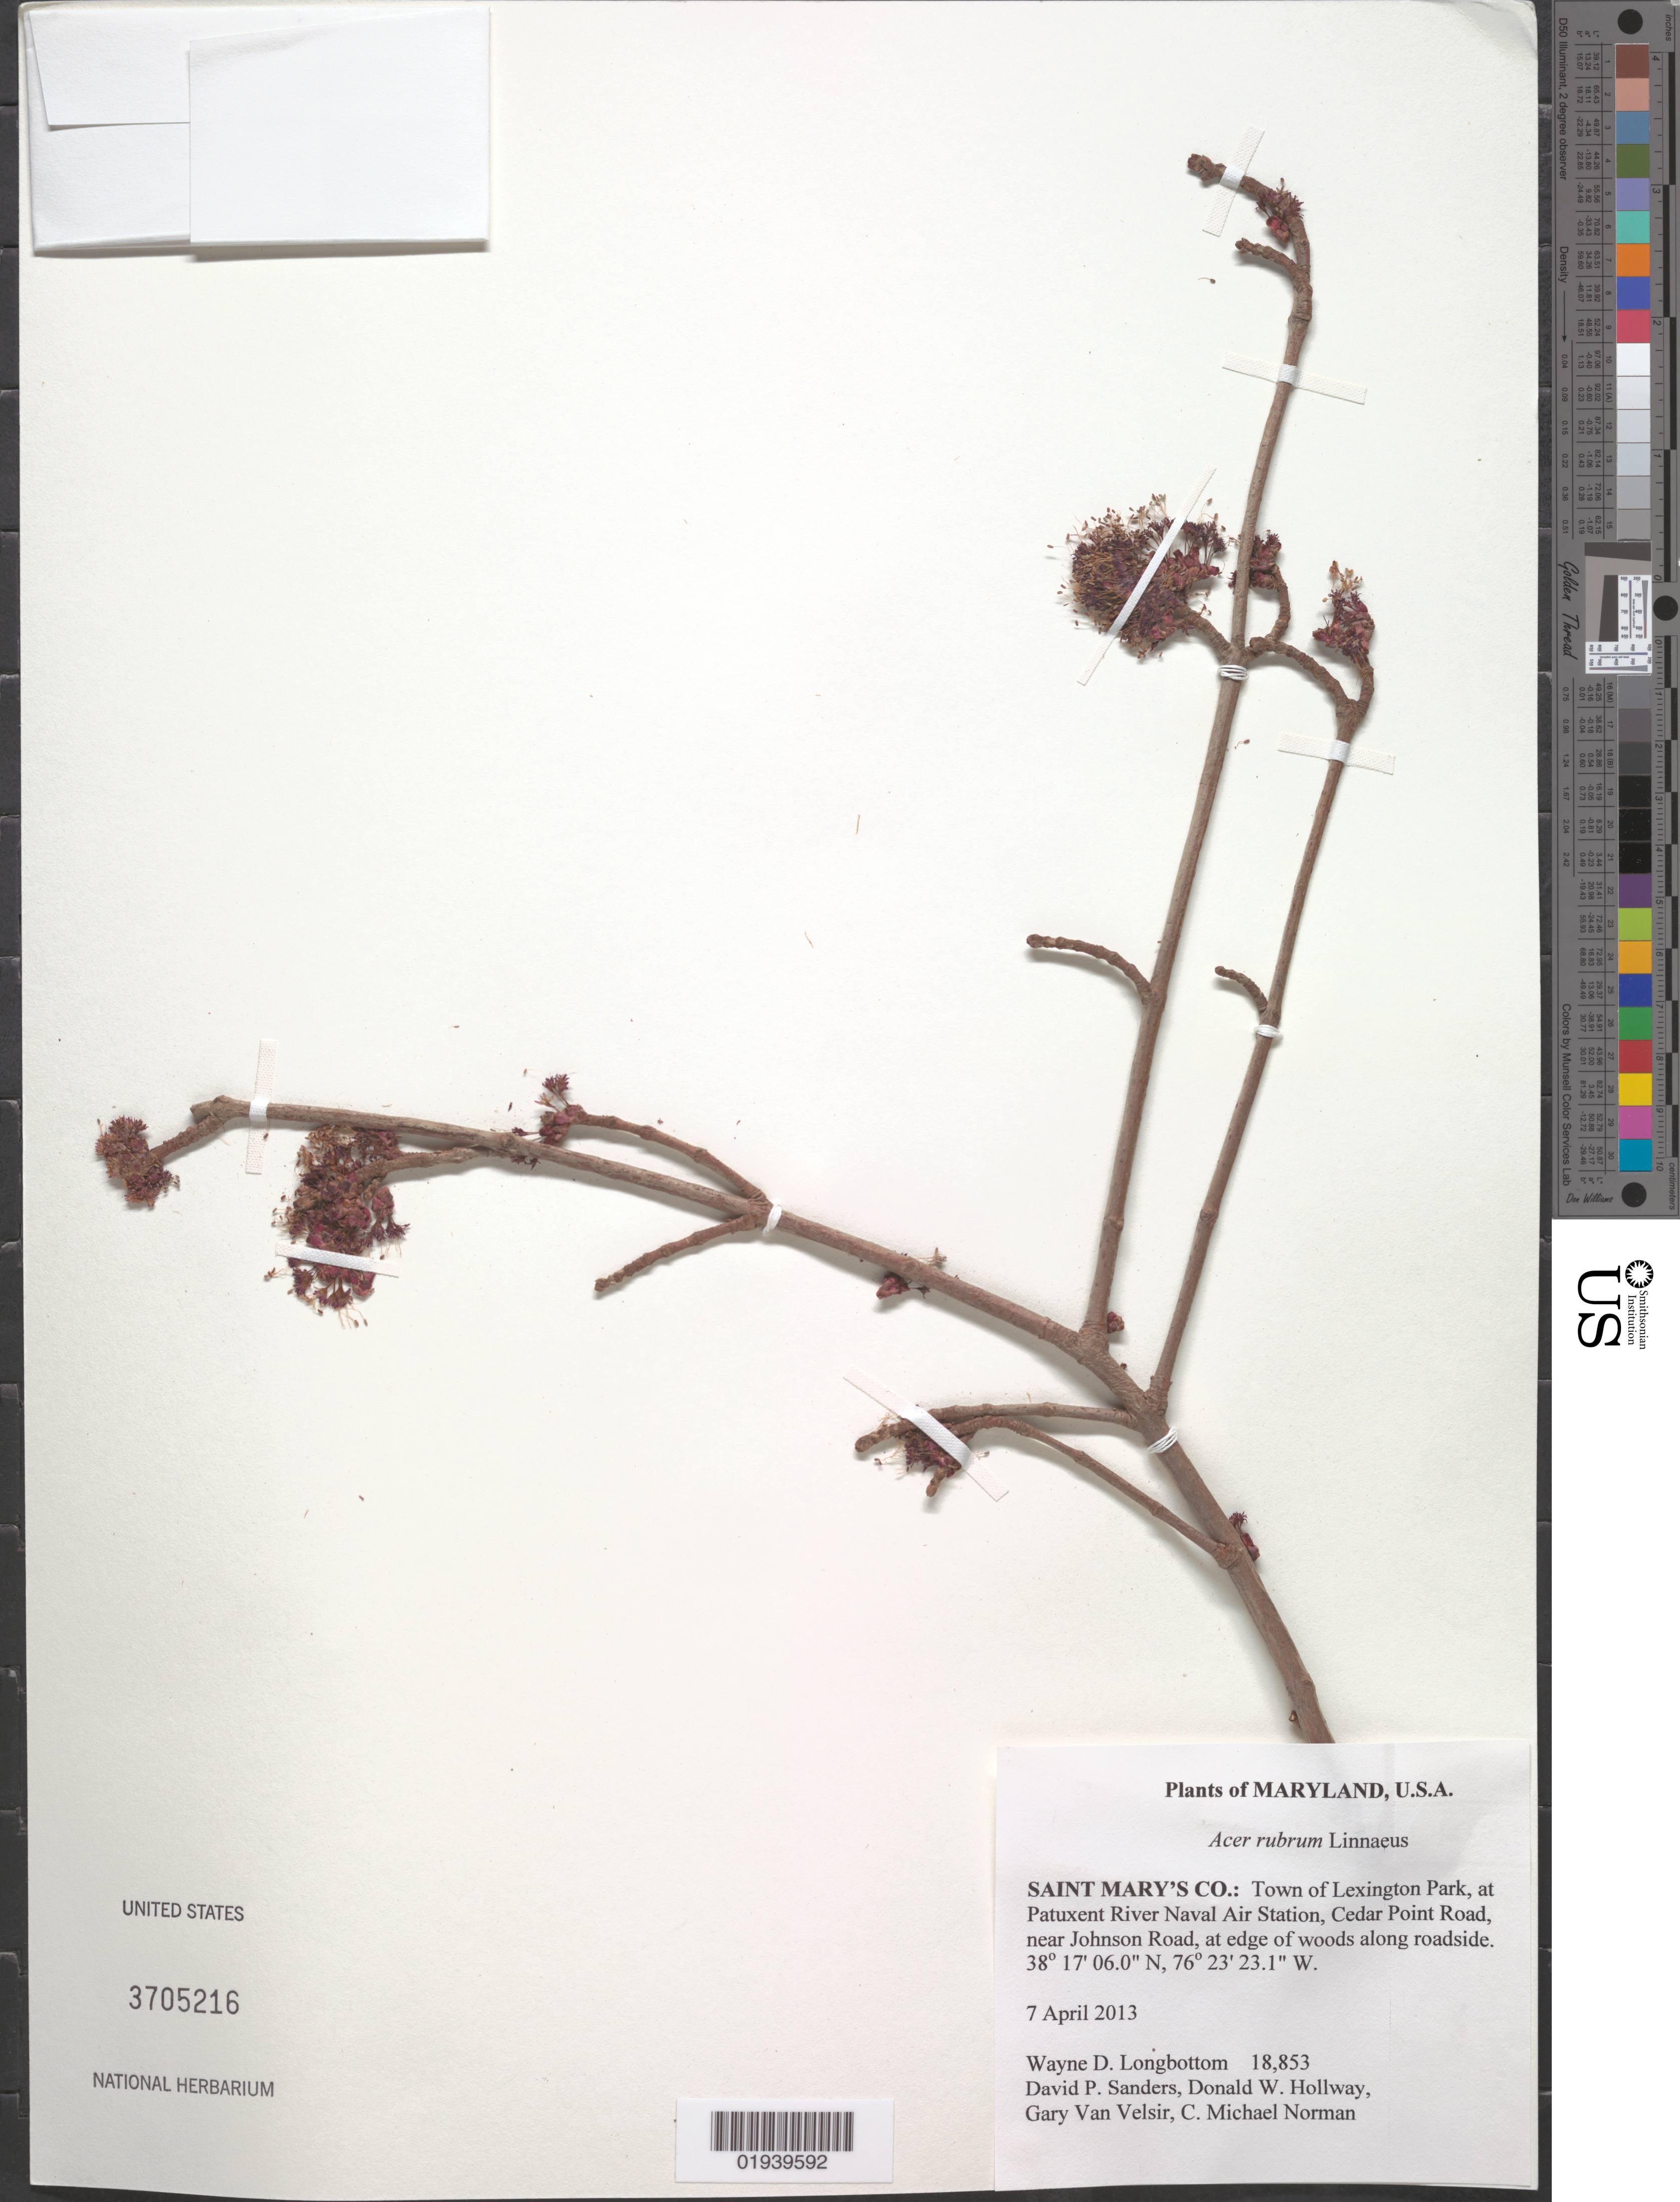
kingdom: Plantae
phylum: Tracheophyta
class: Magnoliopsida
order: Sapindales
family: Sapindaceae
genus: Acer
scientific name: Acer rubrum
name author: L.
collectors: W. D. Longbottom, D. Sanders, D. Hollway, G. Van Velsir & C. Norman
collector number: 18,853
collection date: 2013-04-07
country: United States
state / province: Maryland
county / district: St. Mary's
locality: Lexington Park, at Patuxent River Naval Air Station, Cedar Point Road, near Johnson Road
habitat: At edge of woods along roadside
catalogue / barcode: US 3705216